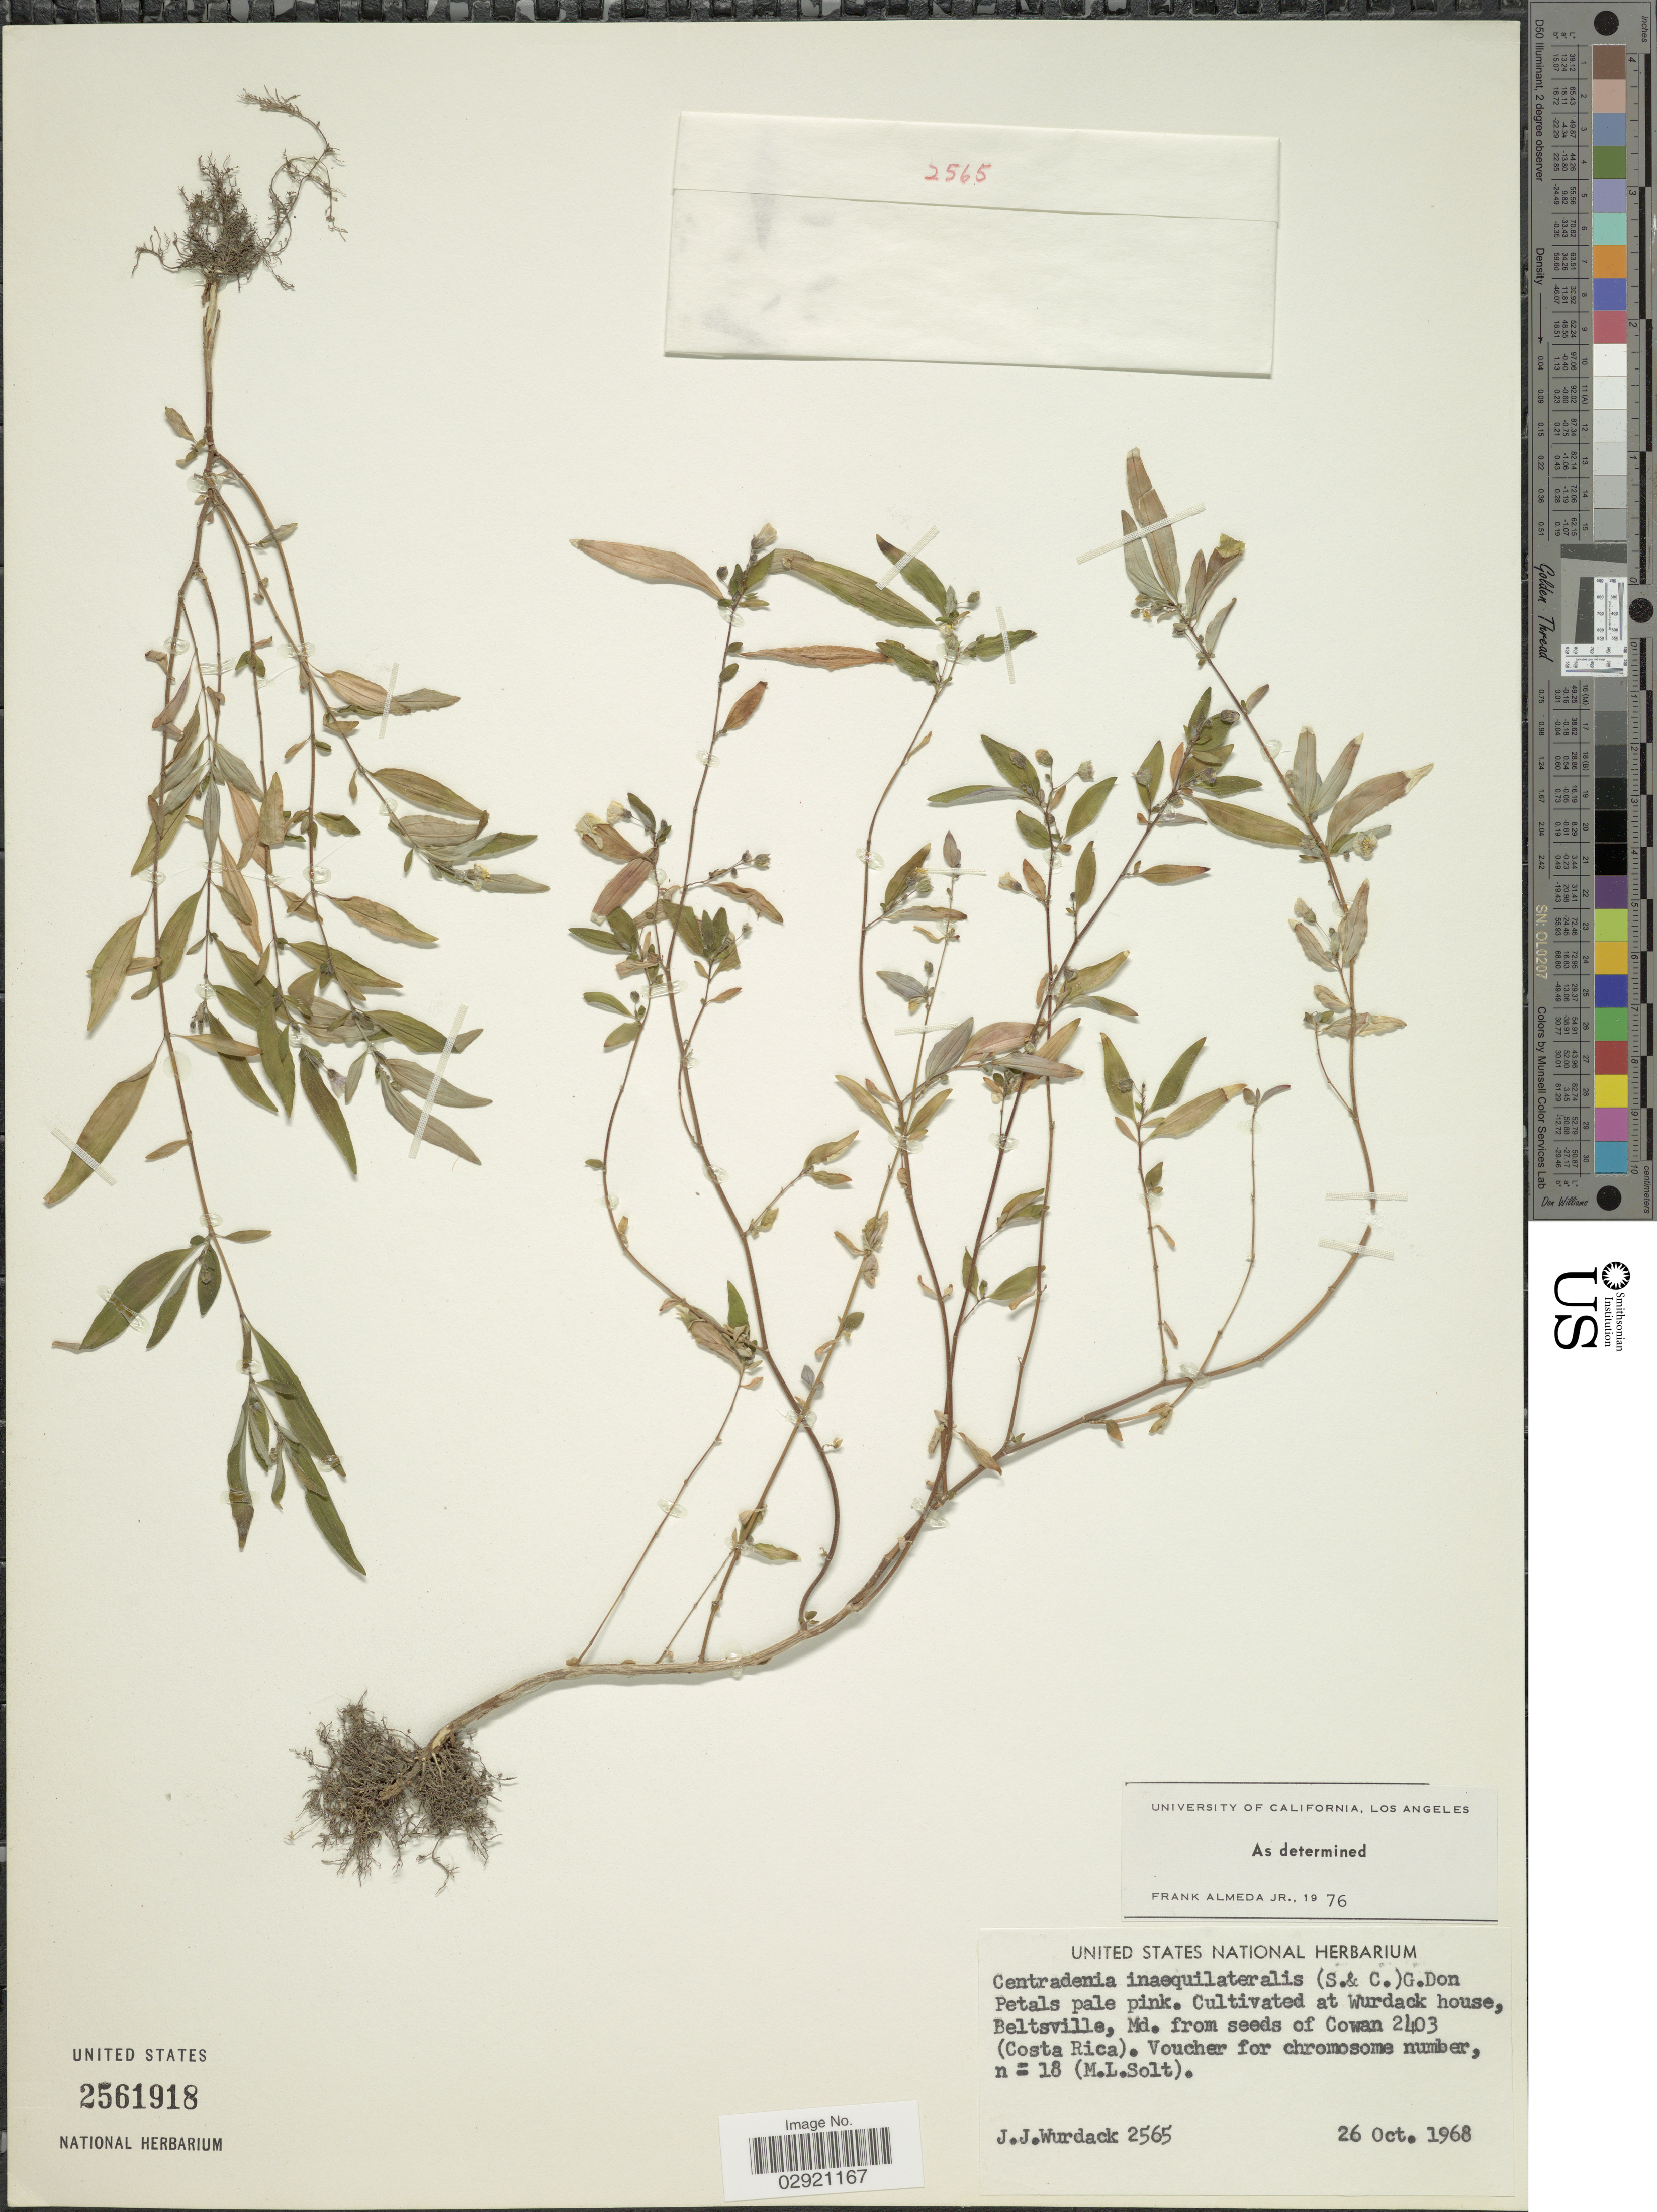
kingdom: Plantae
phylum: Tracheophyta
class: Magnoliopsida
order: Myrtales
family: Melastomataceae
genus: Centradenia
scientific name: Centradenia inaequilateralis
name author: (Gleason) G. Don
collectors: J. J. Wurdack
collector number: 2565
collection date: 1968-10-26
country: United States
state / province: Maryland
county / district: Prince George's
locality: At Wurdack house, Beltsville, Md.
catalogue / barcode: US 2561918